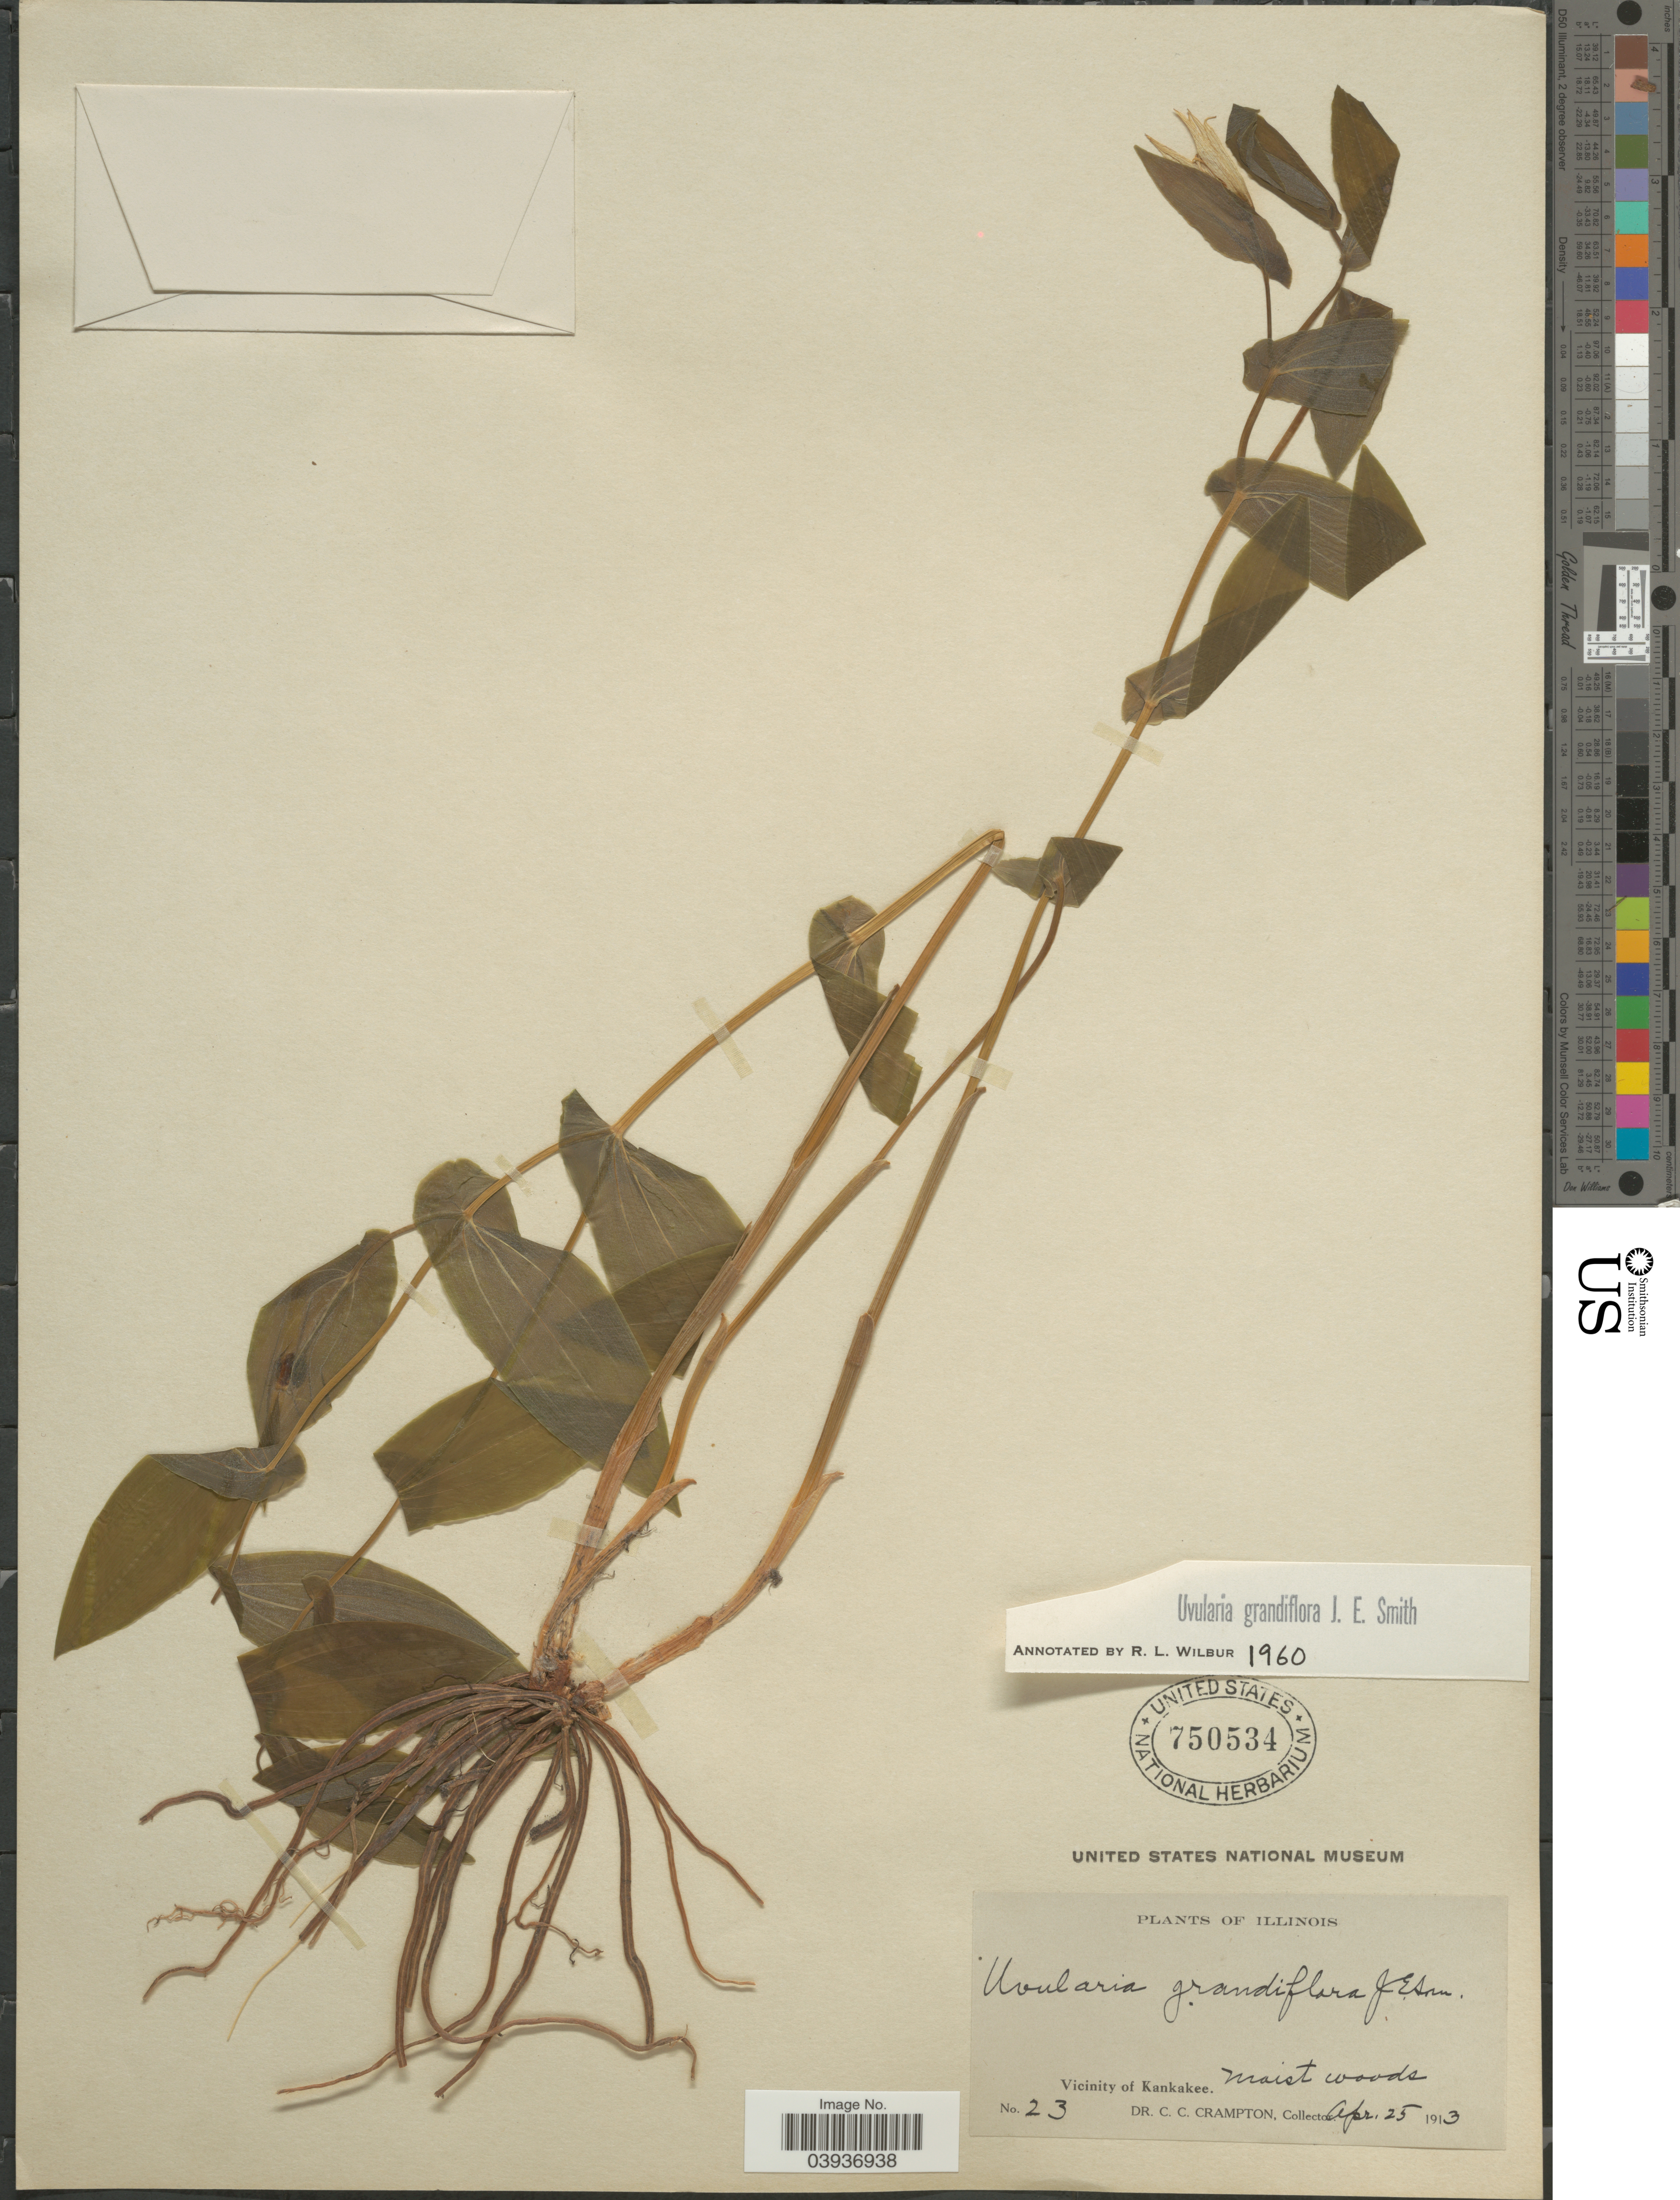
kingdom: Plantae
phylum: Tracheophyta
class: Liliopsida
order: Liliales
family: Colchicaceae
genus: Uvularia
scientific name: Uvularia grandiflora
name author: Sm.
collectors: C. Crampton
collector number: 23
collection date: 1913-04-25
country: United States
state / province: Illinois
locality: Vicinity of Kankakee.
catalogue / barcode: US 750534